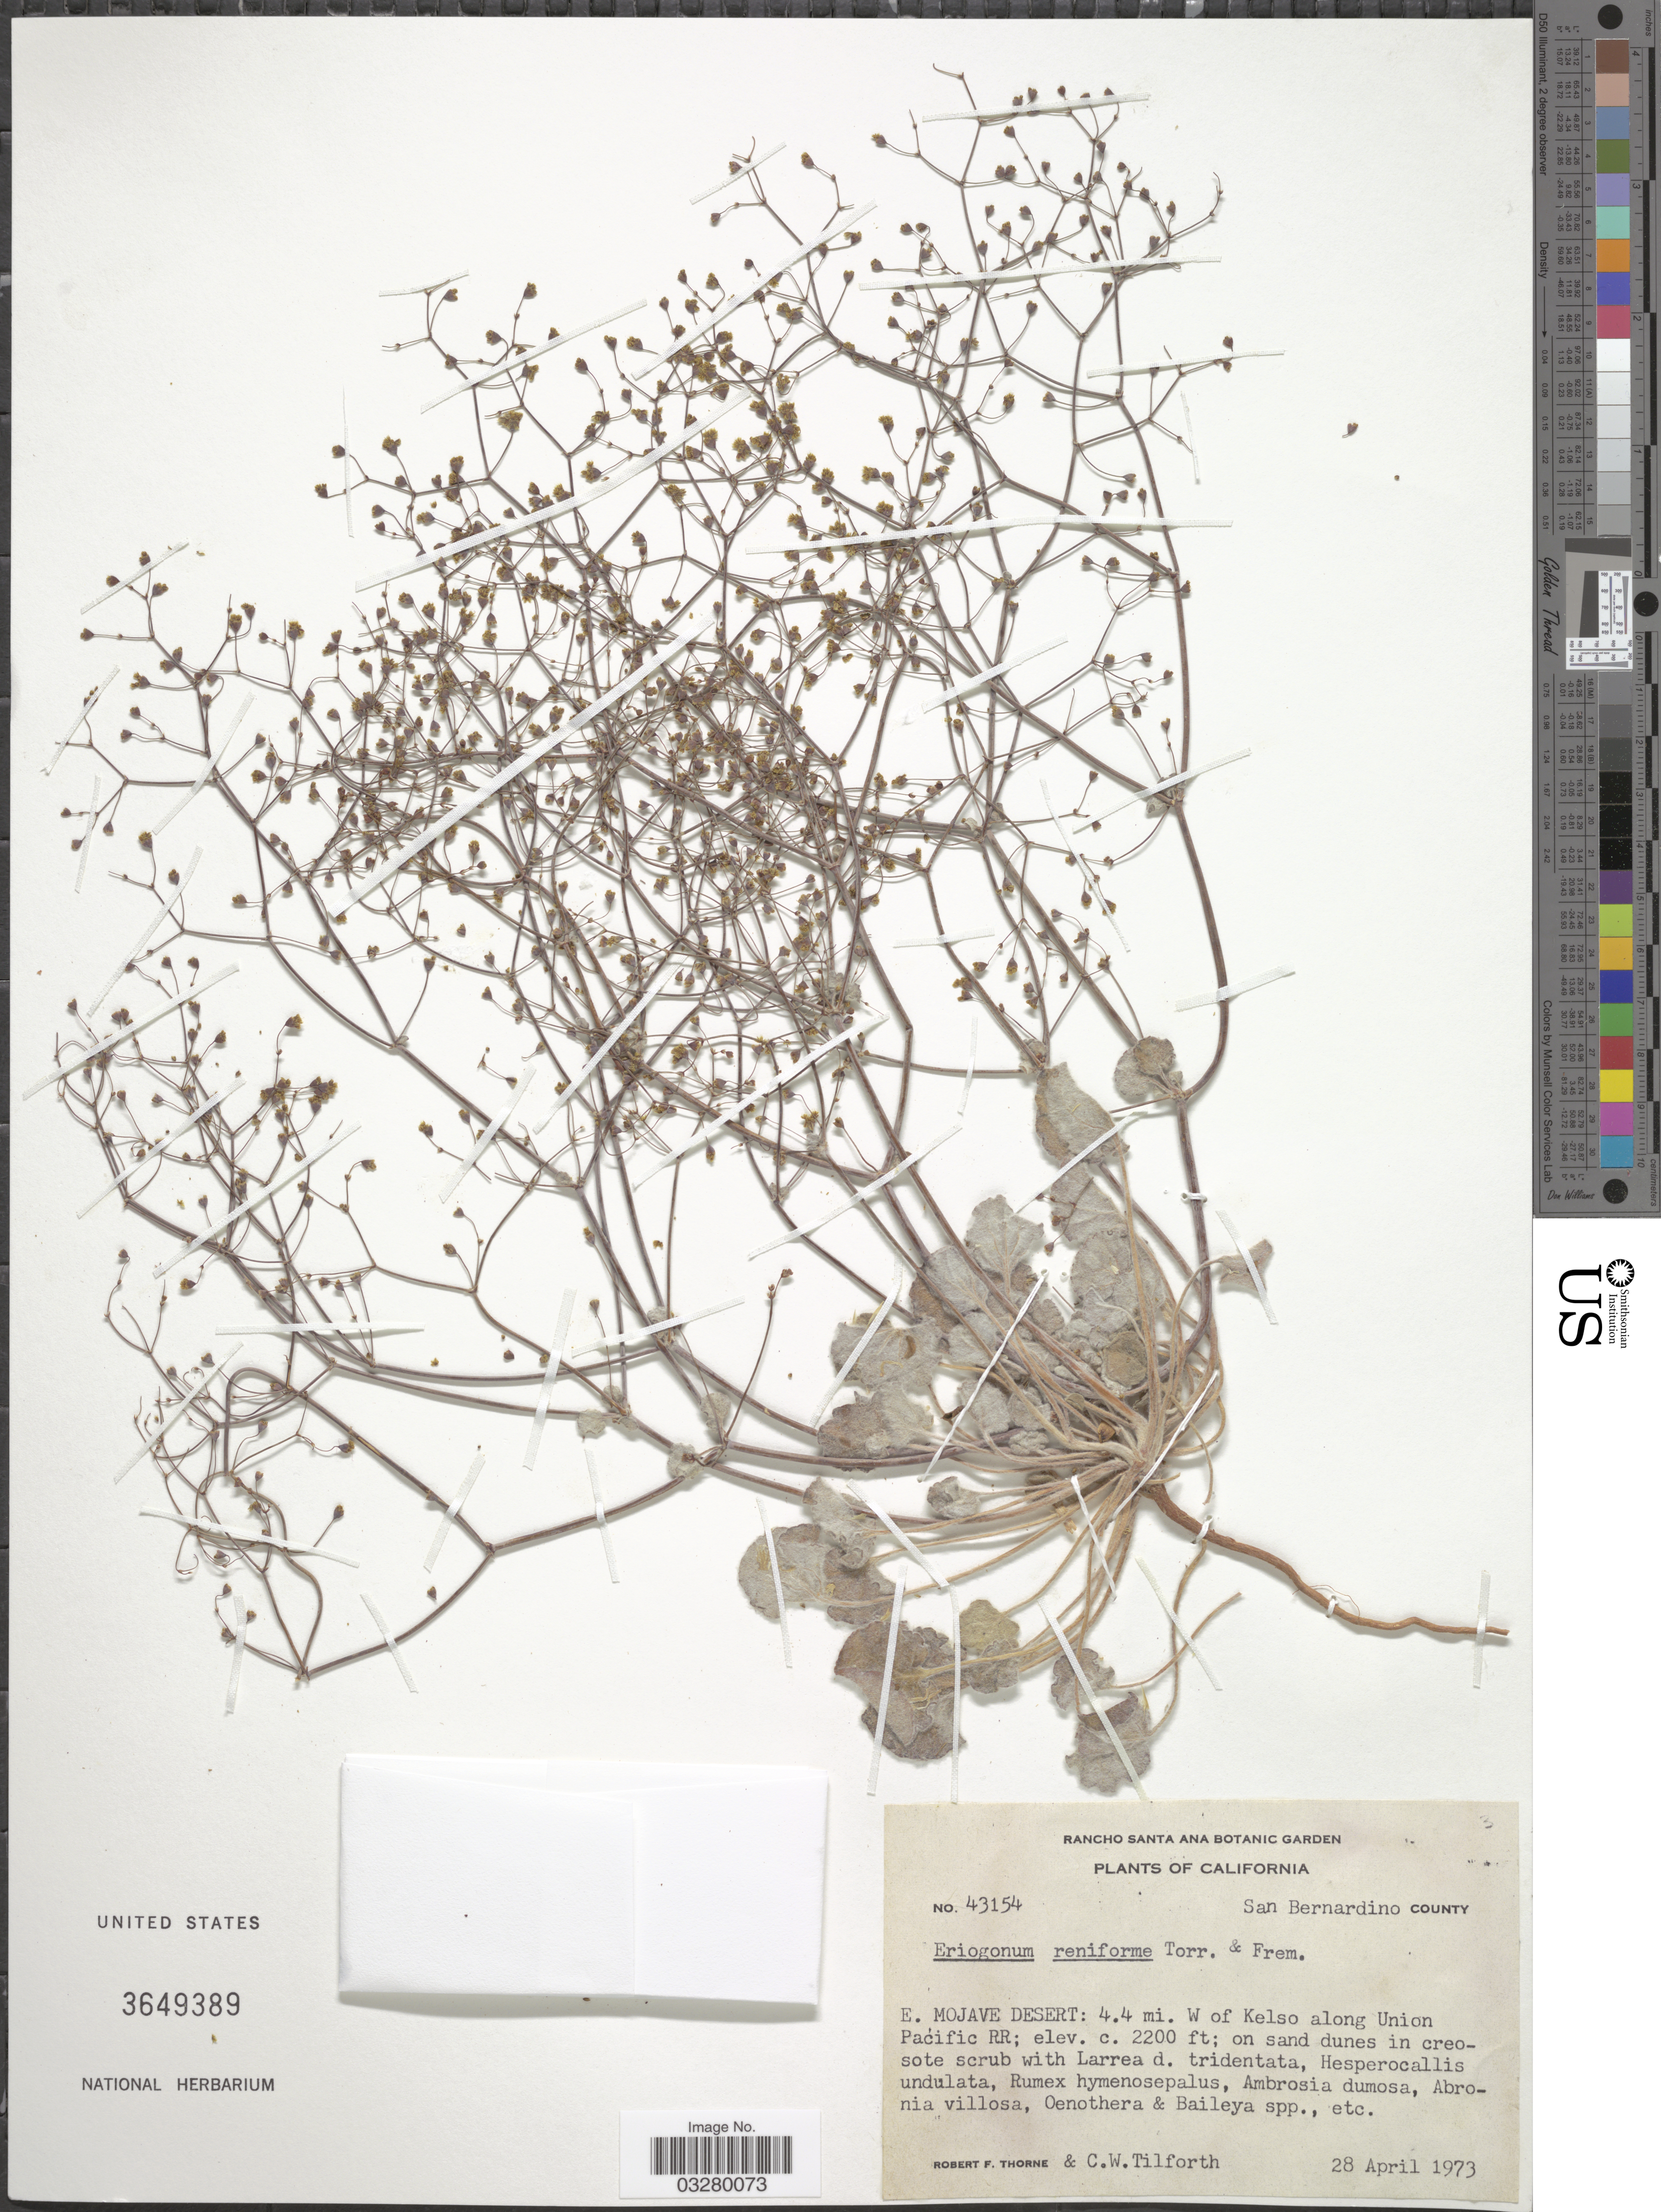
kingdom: Plantae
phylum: Tracheophyta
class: Magnoliopsida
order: Caryophyllales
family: Polygonaceae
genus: Eriogonum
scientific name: Eriogonum reniforme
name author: Torr. & Frém.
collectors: R. F. Thorne & C. Tilforth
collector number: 43154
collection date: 1973-04-28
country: United States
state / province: California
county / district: San Bernardino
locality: San Bernardino County, E. Mojave Desert: 4.4 mi. W of Kelso along Union Pacific RR.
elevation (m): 671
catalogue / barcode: US 3649389